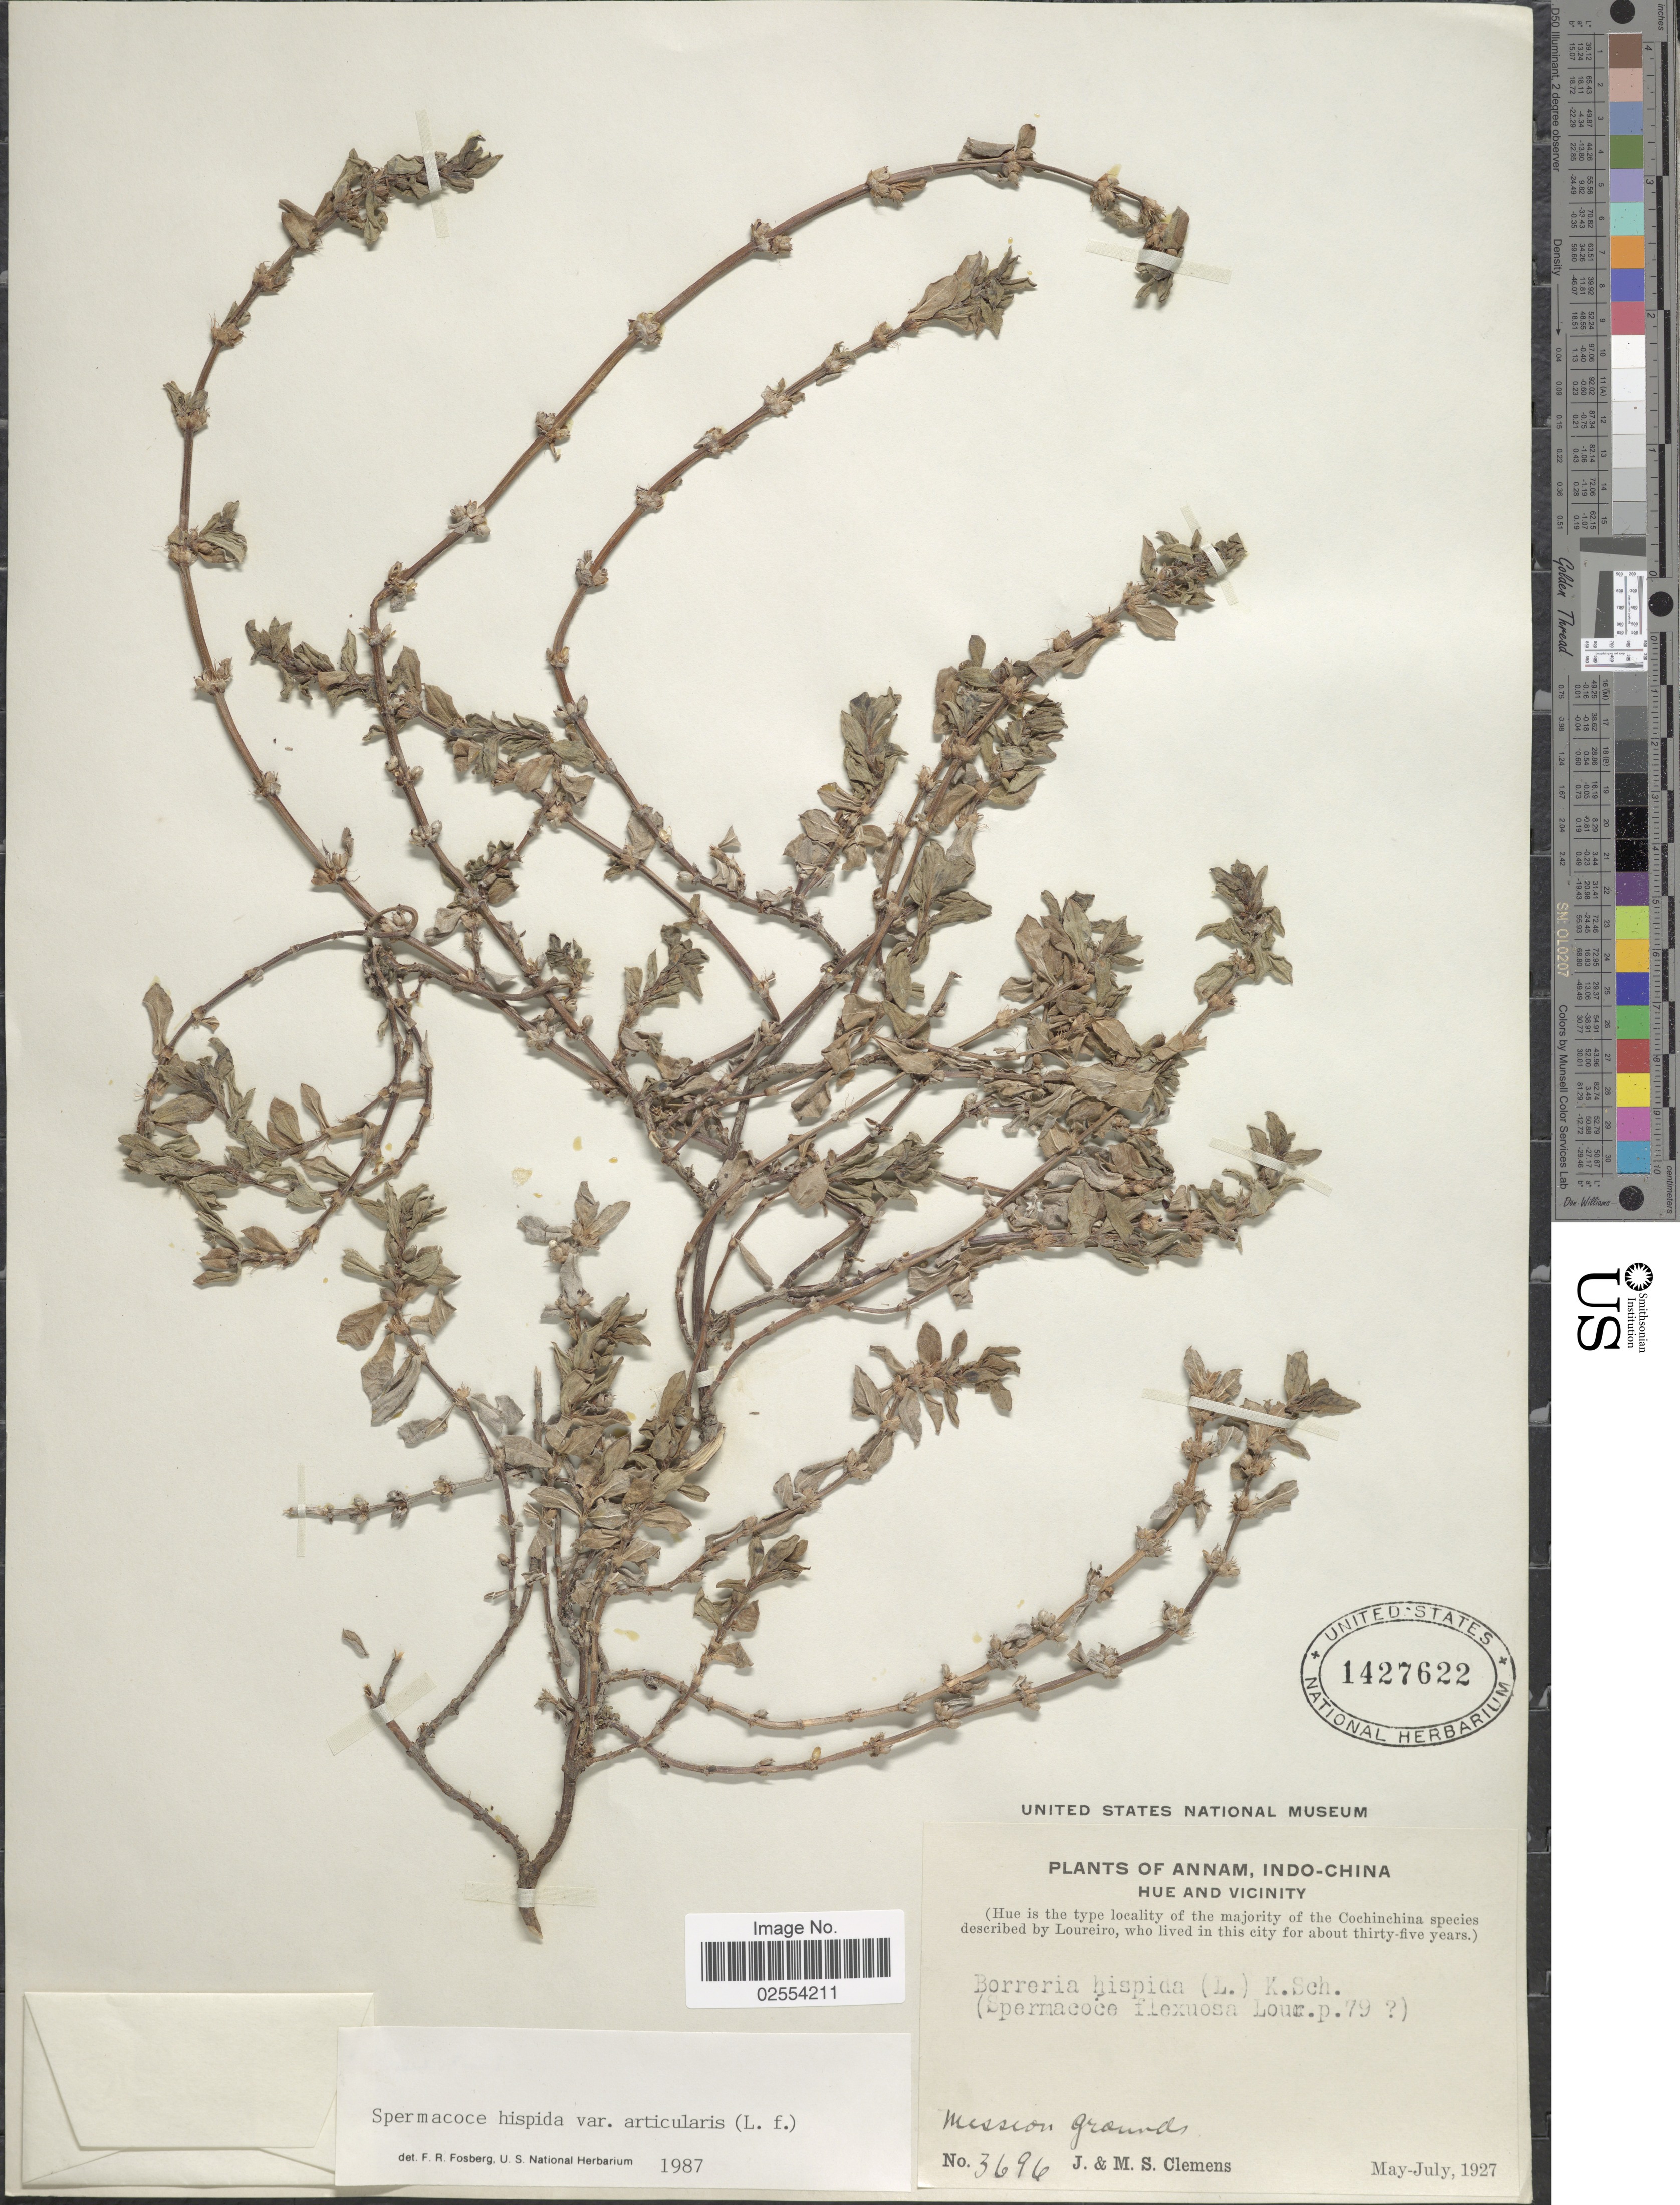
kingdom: Plantae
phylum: Tracheophyta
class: Magnoliopsida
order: Gentianales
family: Rubiaceae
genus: Spermacoce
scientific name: Spermacoce articularis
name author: L. f.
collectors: J. Clemens & M. S. Clemens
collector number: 3696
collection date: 1927-05/1927-07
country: Vietnam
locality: Annam, Indo-China, Hue and Vicinity, Mission, grounds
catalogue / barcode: US 1427622